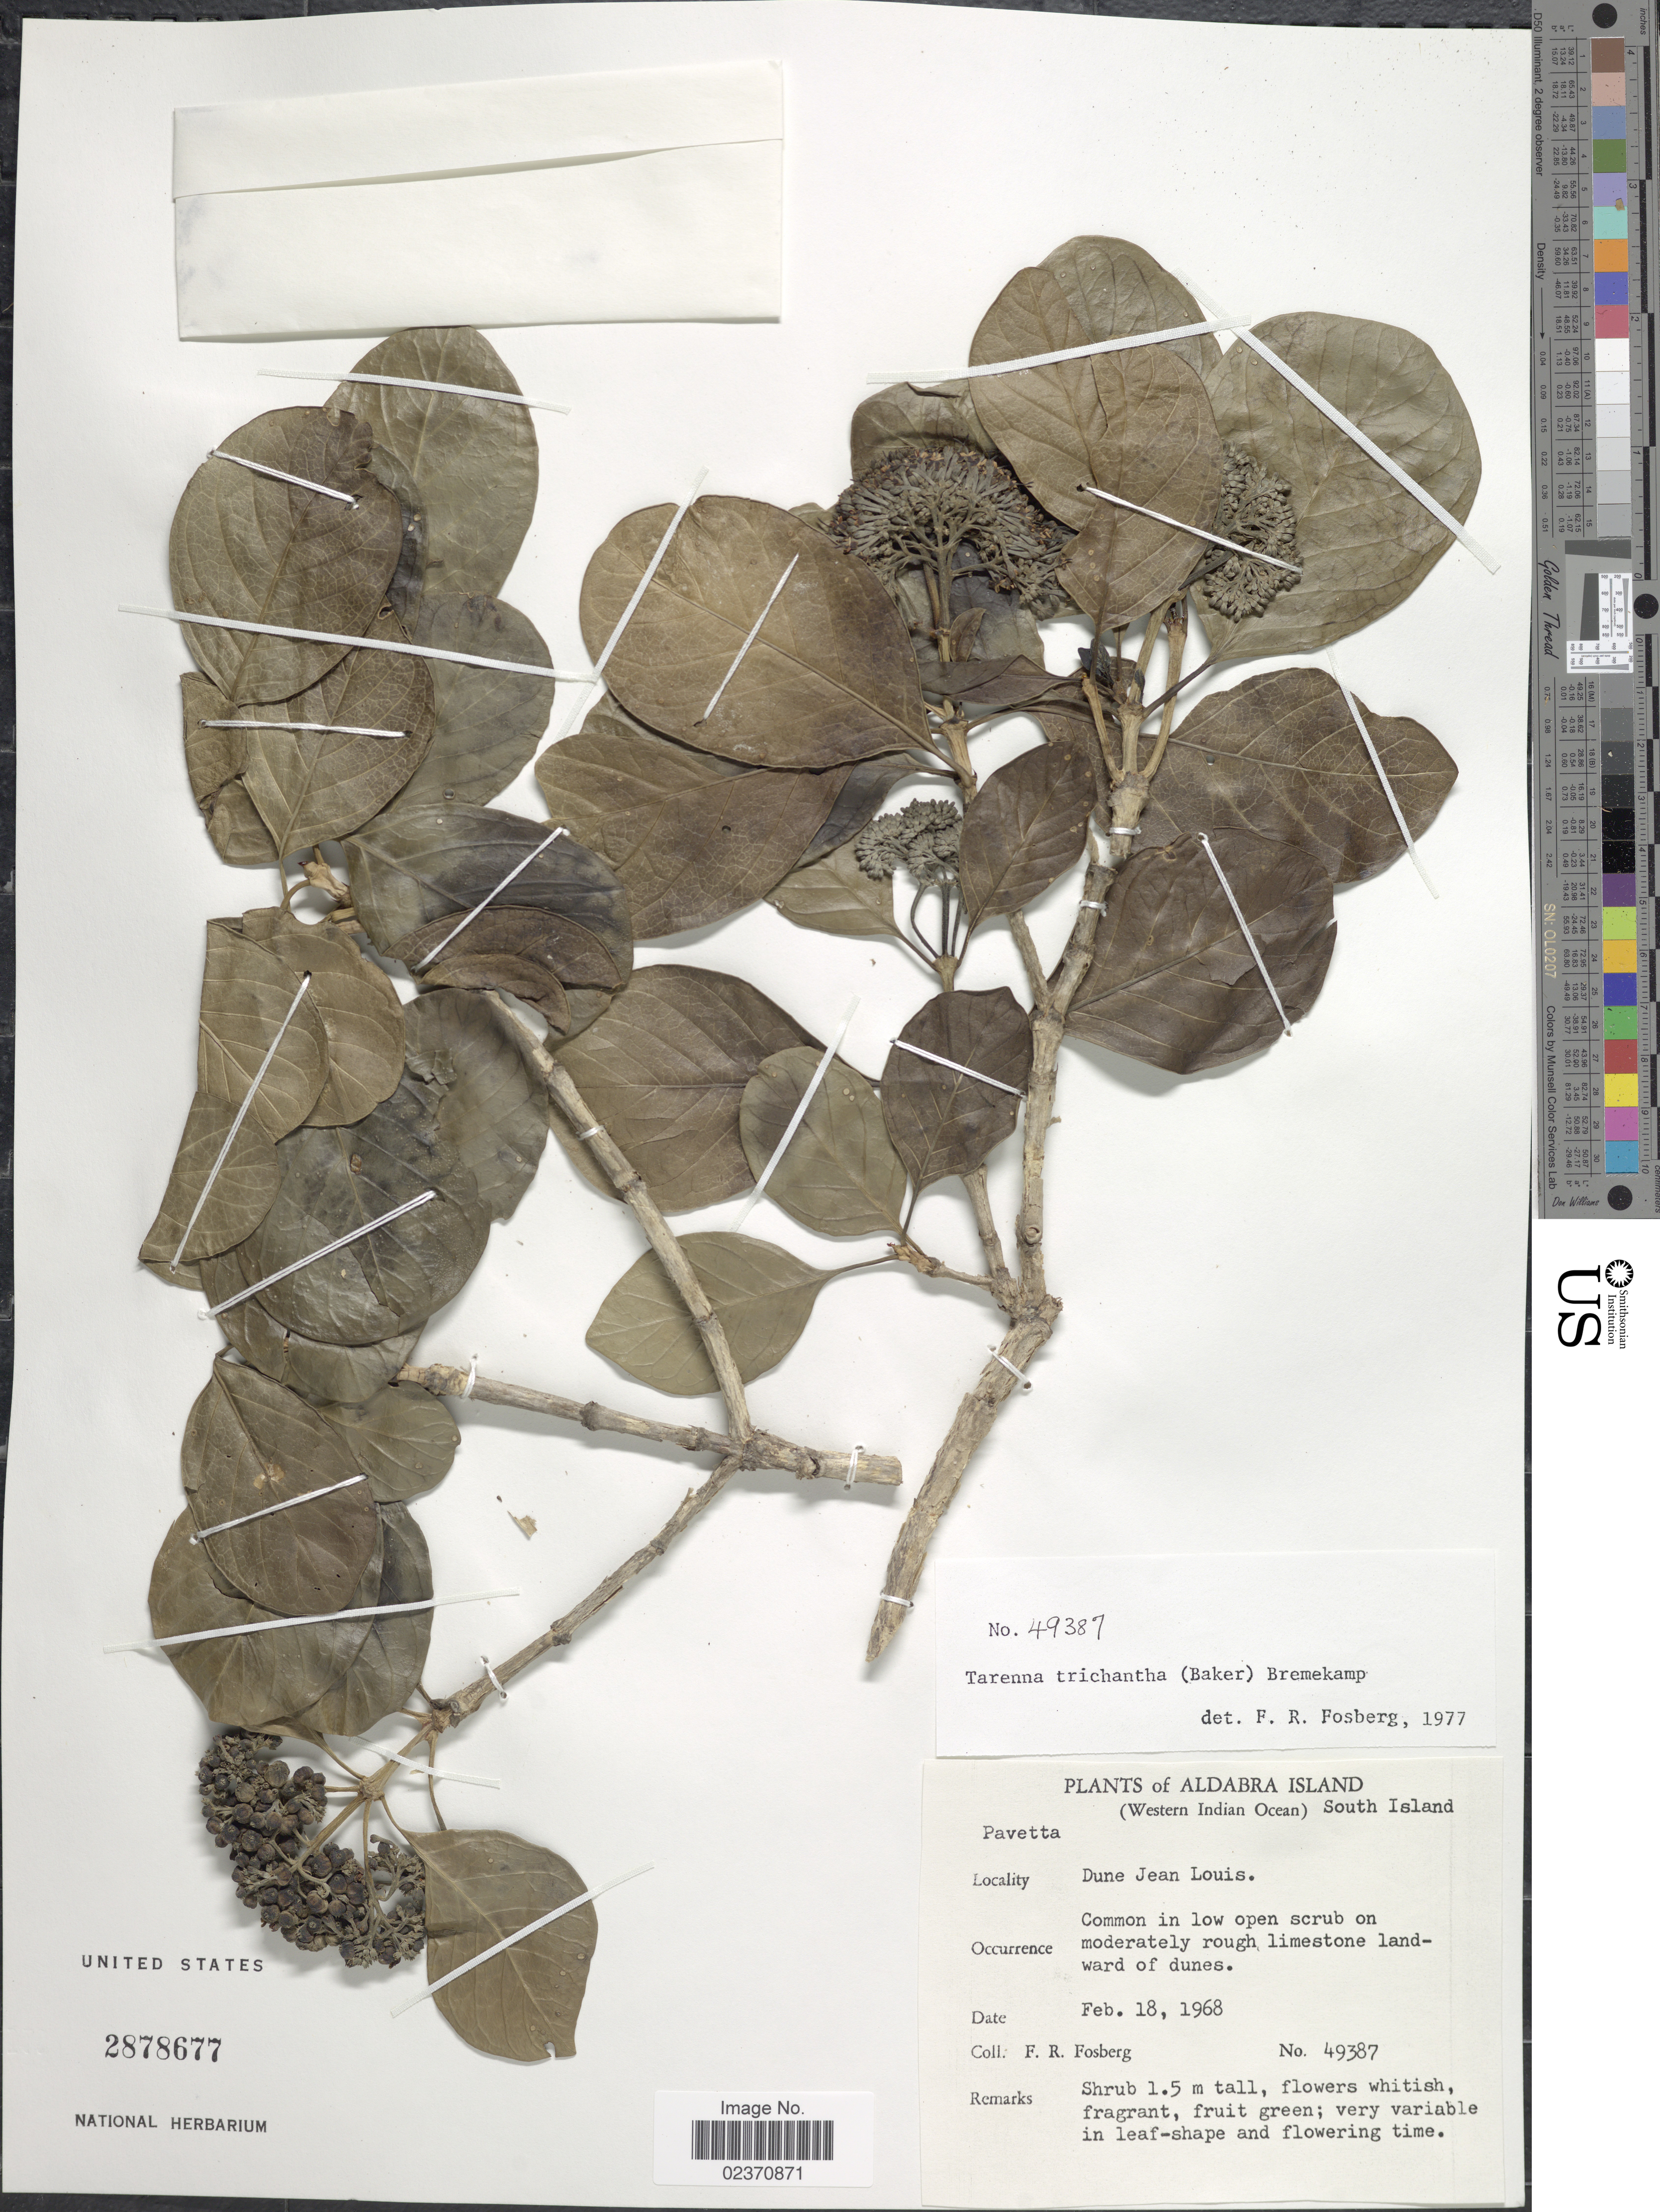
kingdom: Plantae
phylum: Tracheophyta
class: Magnoliopsida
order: Gentianales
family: Rubiaceae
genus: Paracephaelis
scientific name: Paracephaelis trichantha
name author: (Baker) De Block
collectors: F. R. Fosberg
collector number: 49387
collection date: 1968-02-18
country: Seychelles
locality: Aldabra Island (Western Indian Ocean) South Island, Dune Jeane Louis.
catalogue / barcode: US 2878677